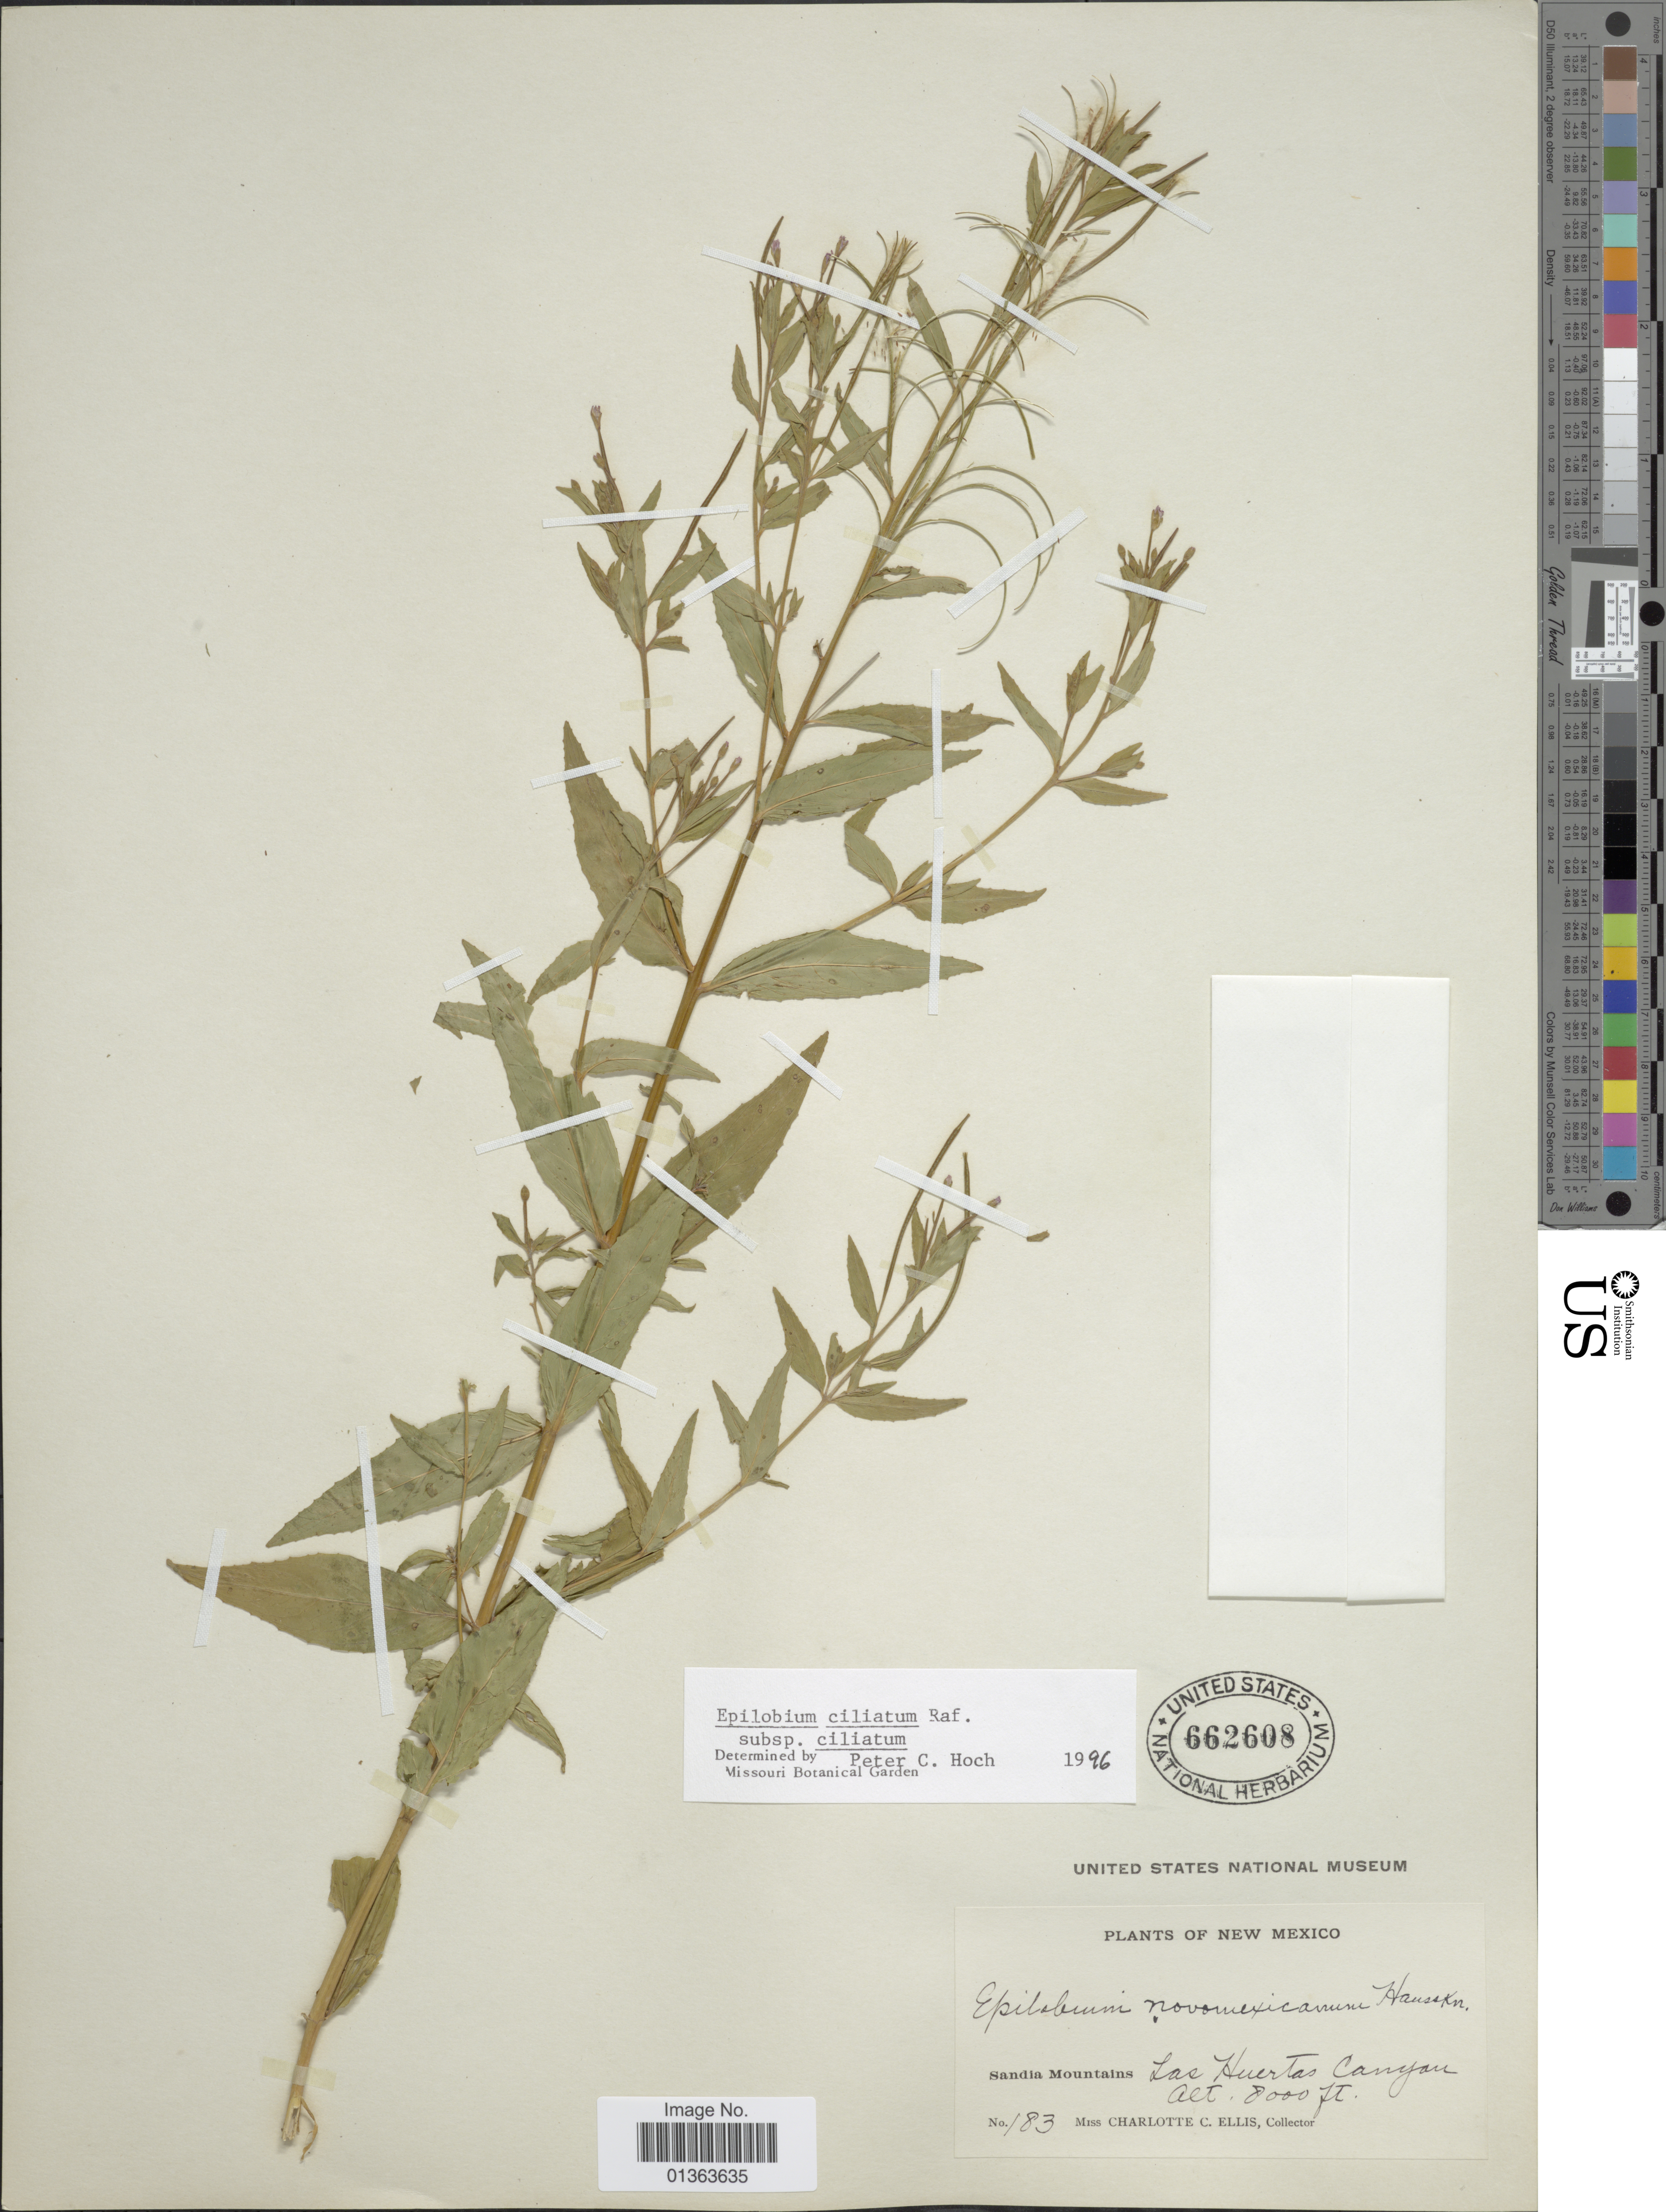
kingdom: Plantae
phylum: Tracheophyta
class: Magnoliopsida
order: Myrtales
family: Onagraceae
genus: Epilobium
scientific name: Epilobium ciliatum subsp. ciliatum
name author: Raf.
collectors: C. C. Ellis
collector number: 183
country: United States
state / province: New Mexico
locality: Sandia Mountains. Las Huertas Canyon.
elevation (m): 2438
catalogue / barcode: US 662608